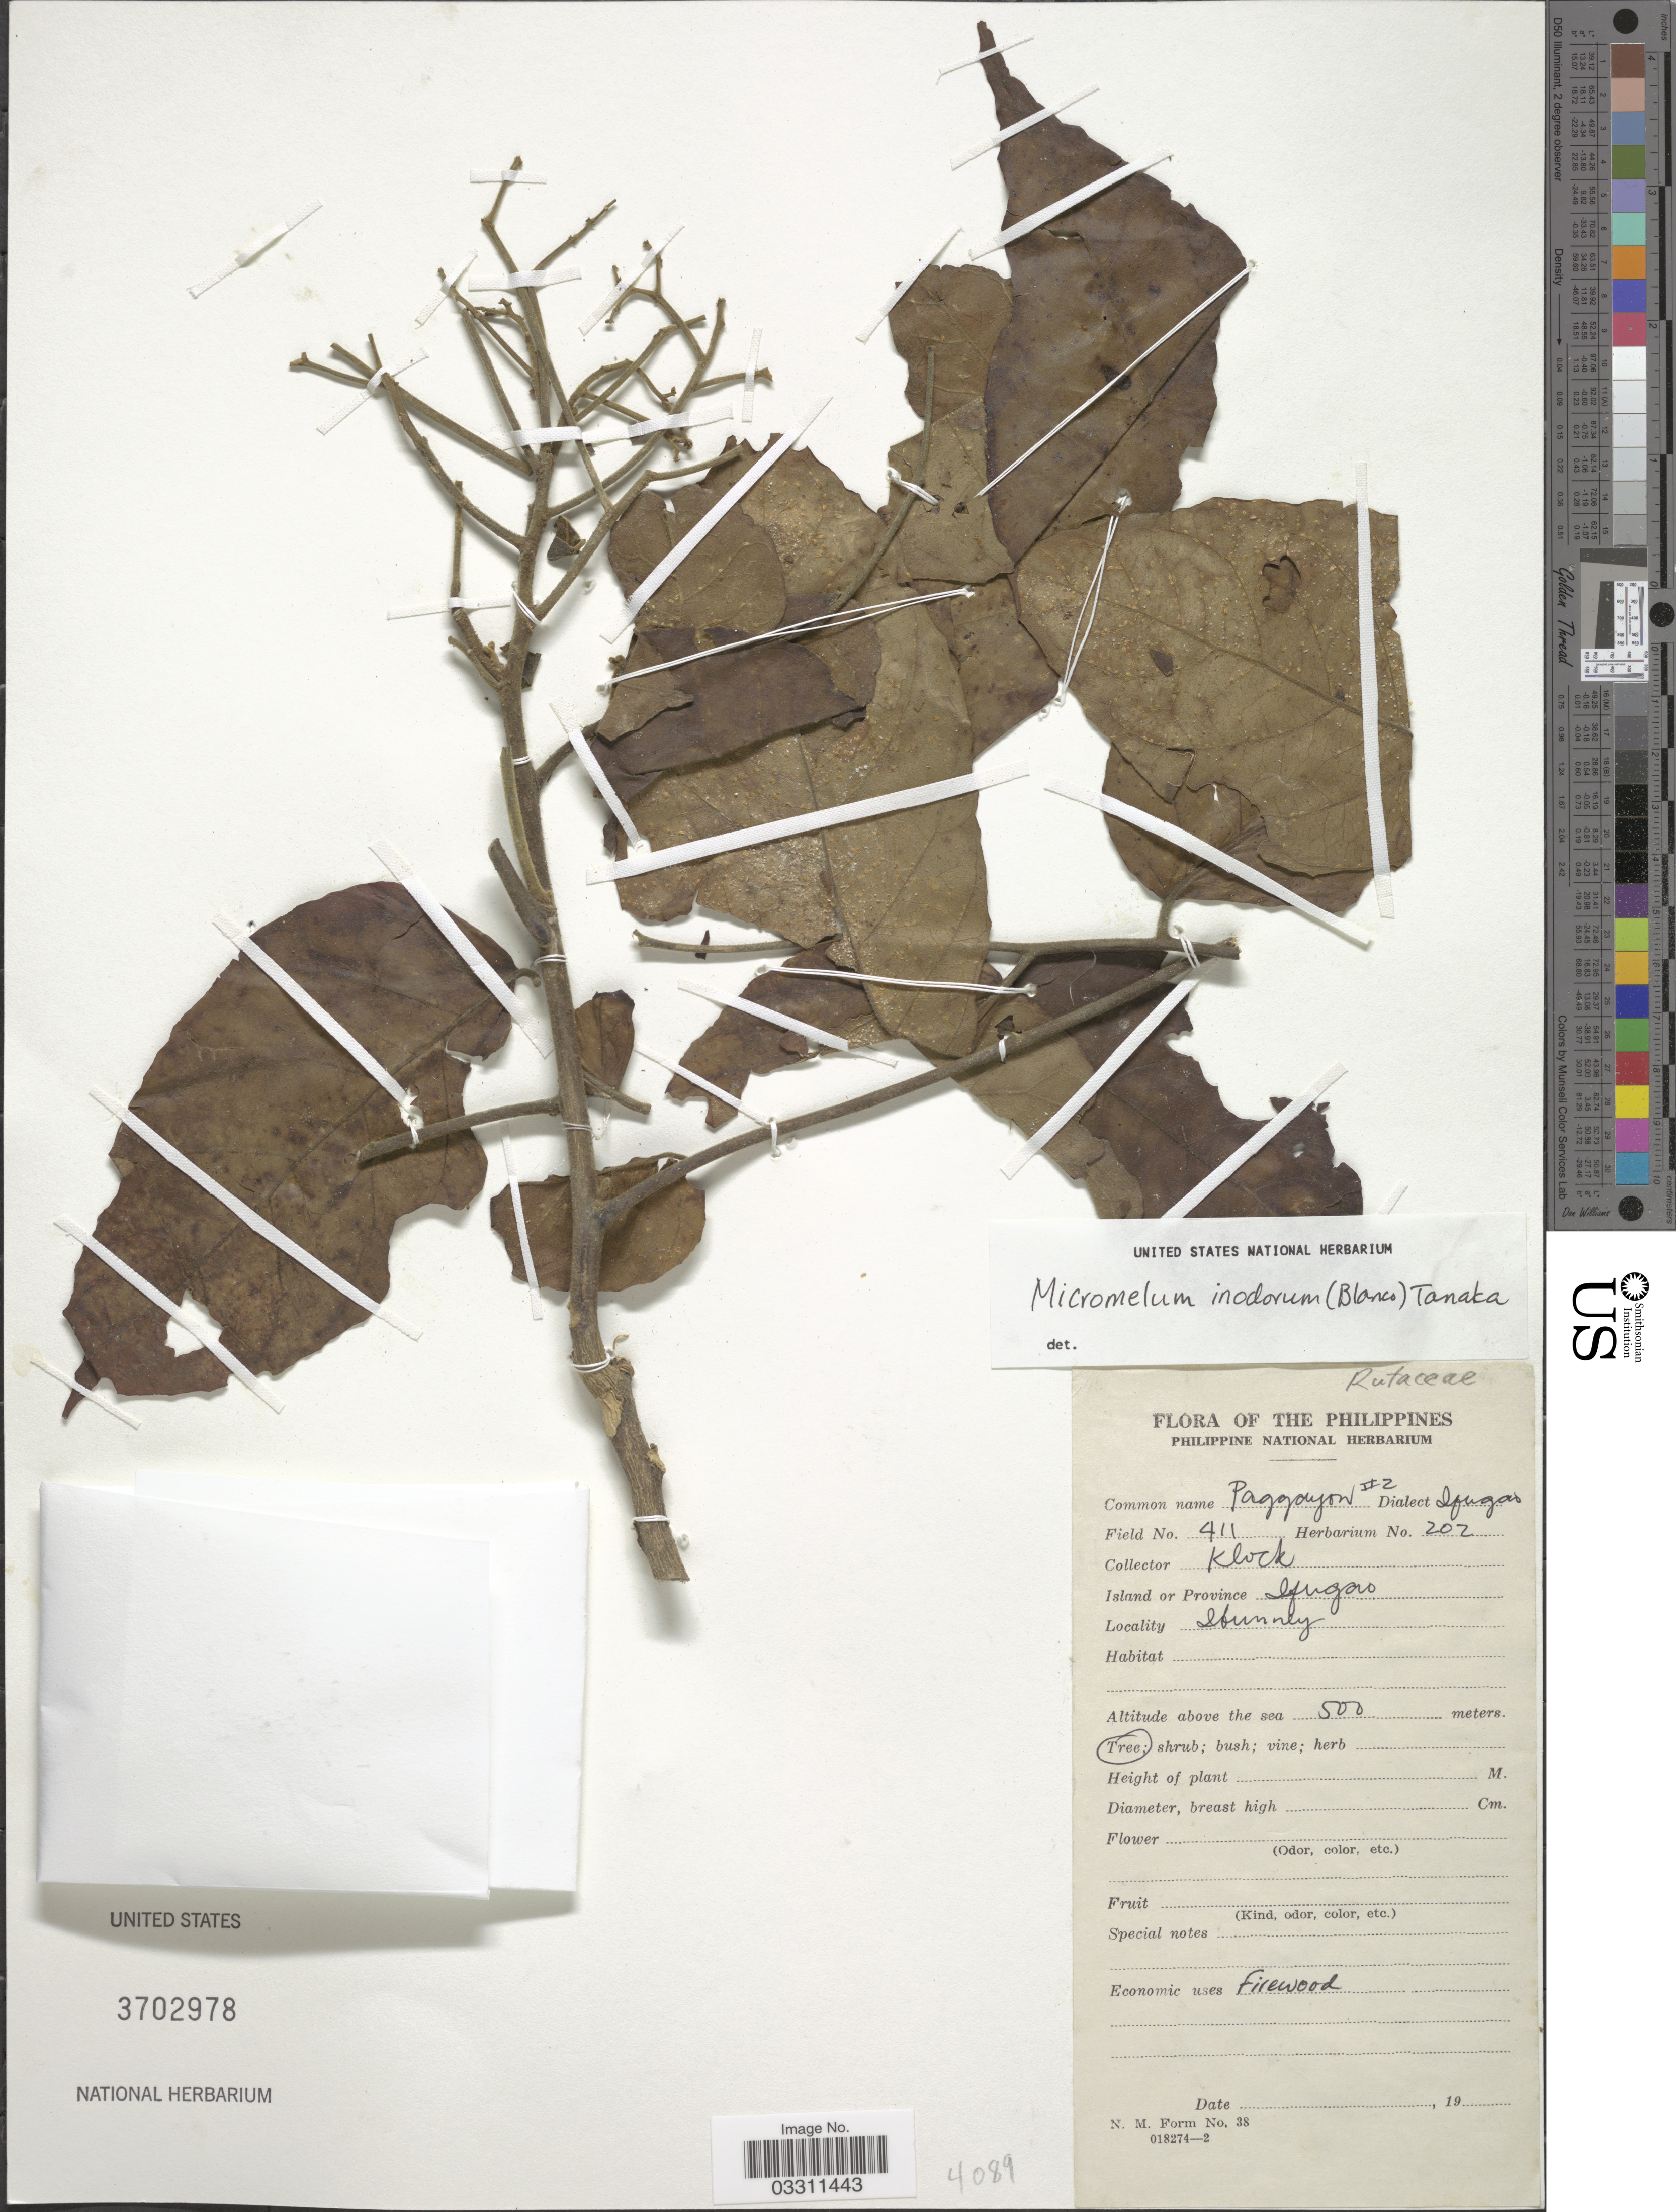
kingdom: Plantae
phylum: Tracheophyta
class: Magnoliopsida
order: Sapindales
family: Rutaceae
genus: Micromelum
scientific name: Micromelum inodorum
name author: (Blanco) Tanaka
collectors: Klock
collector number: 411/202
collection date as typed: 19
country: Philippines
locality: Island or Province Ifugao, Ibunney.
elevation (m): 500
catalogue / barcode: US 3702978